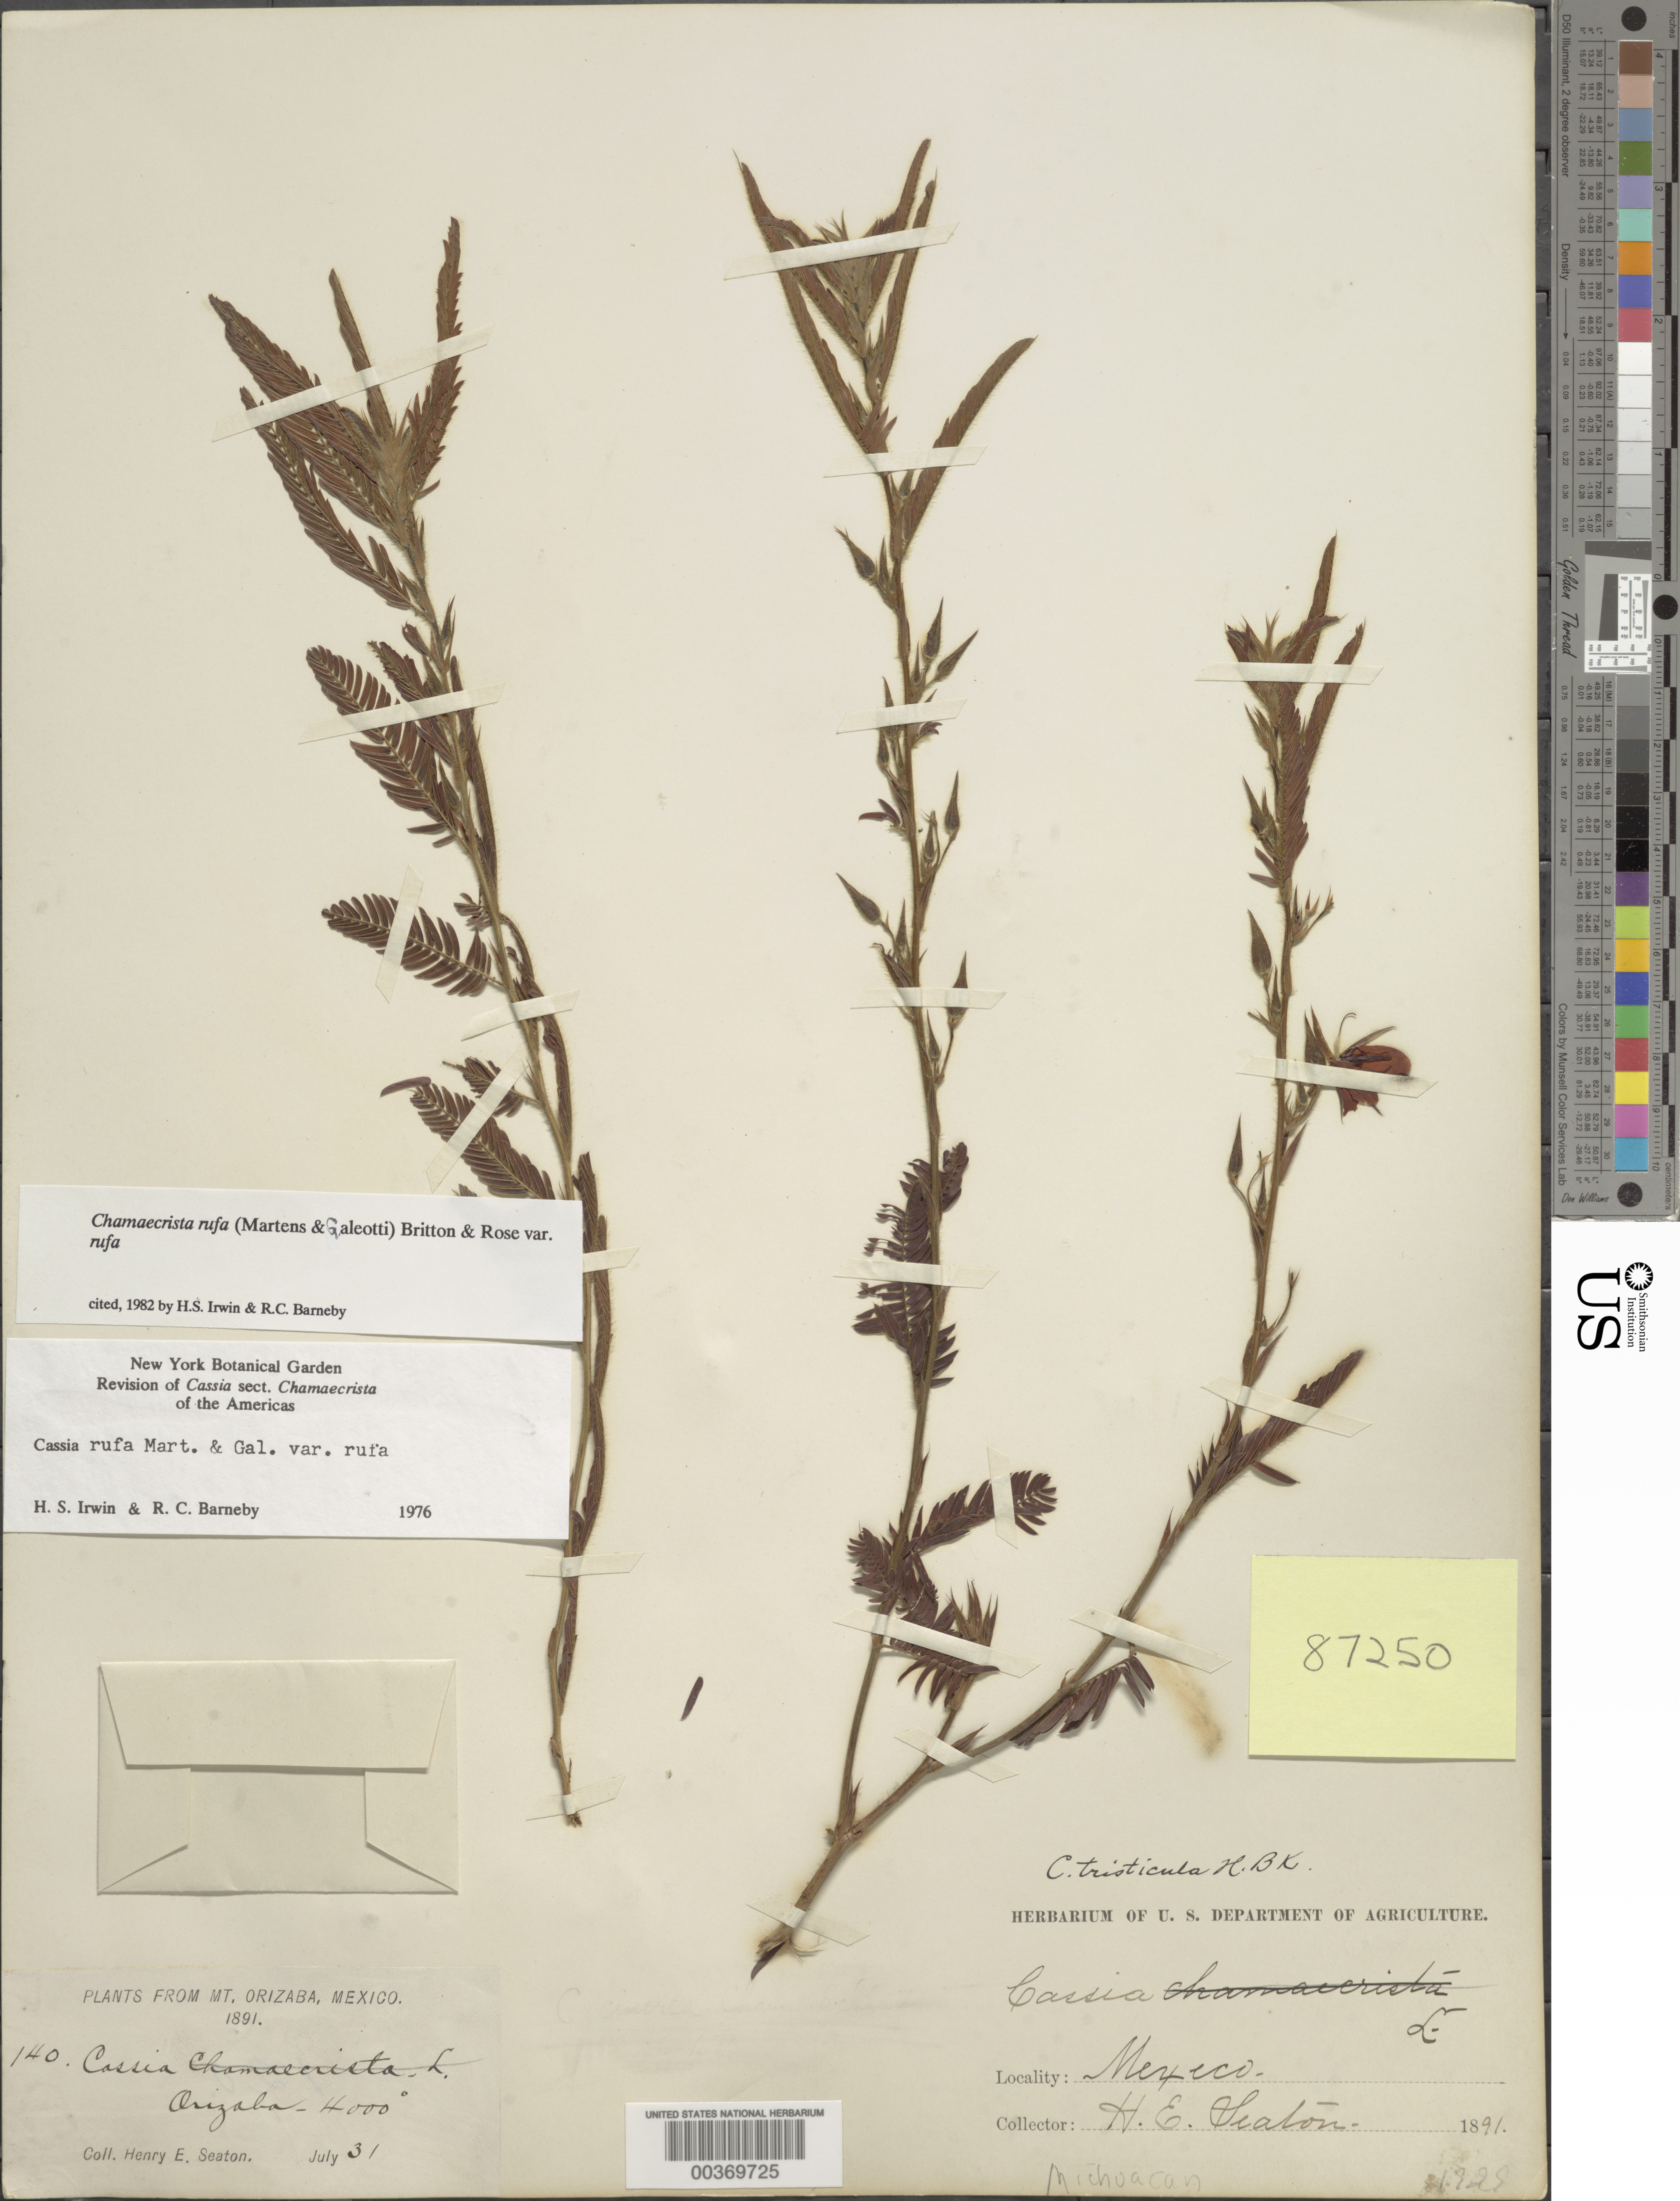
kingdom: Plantae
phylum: Tracheophyta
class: Magnoliopsida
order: Fabales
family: Fabaceae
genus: Chamaecrista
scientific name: Chamaecrista rufa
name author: Britton & Rose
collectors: H. E. Seaton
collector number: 140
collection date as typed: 31 Jul 1891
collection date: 1891-07-31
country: Mexico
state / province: Michoacán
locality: Orizaba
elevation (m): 1219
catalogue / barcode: US 87250